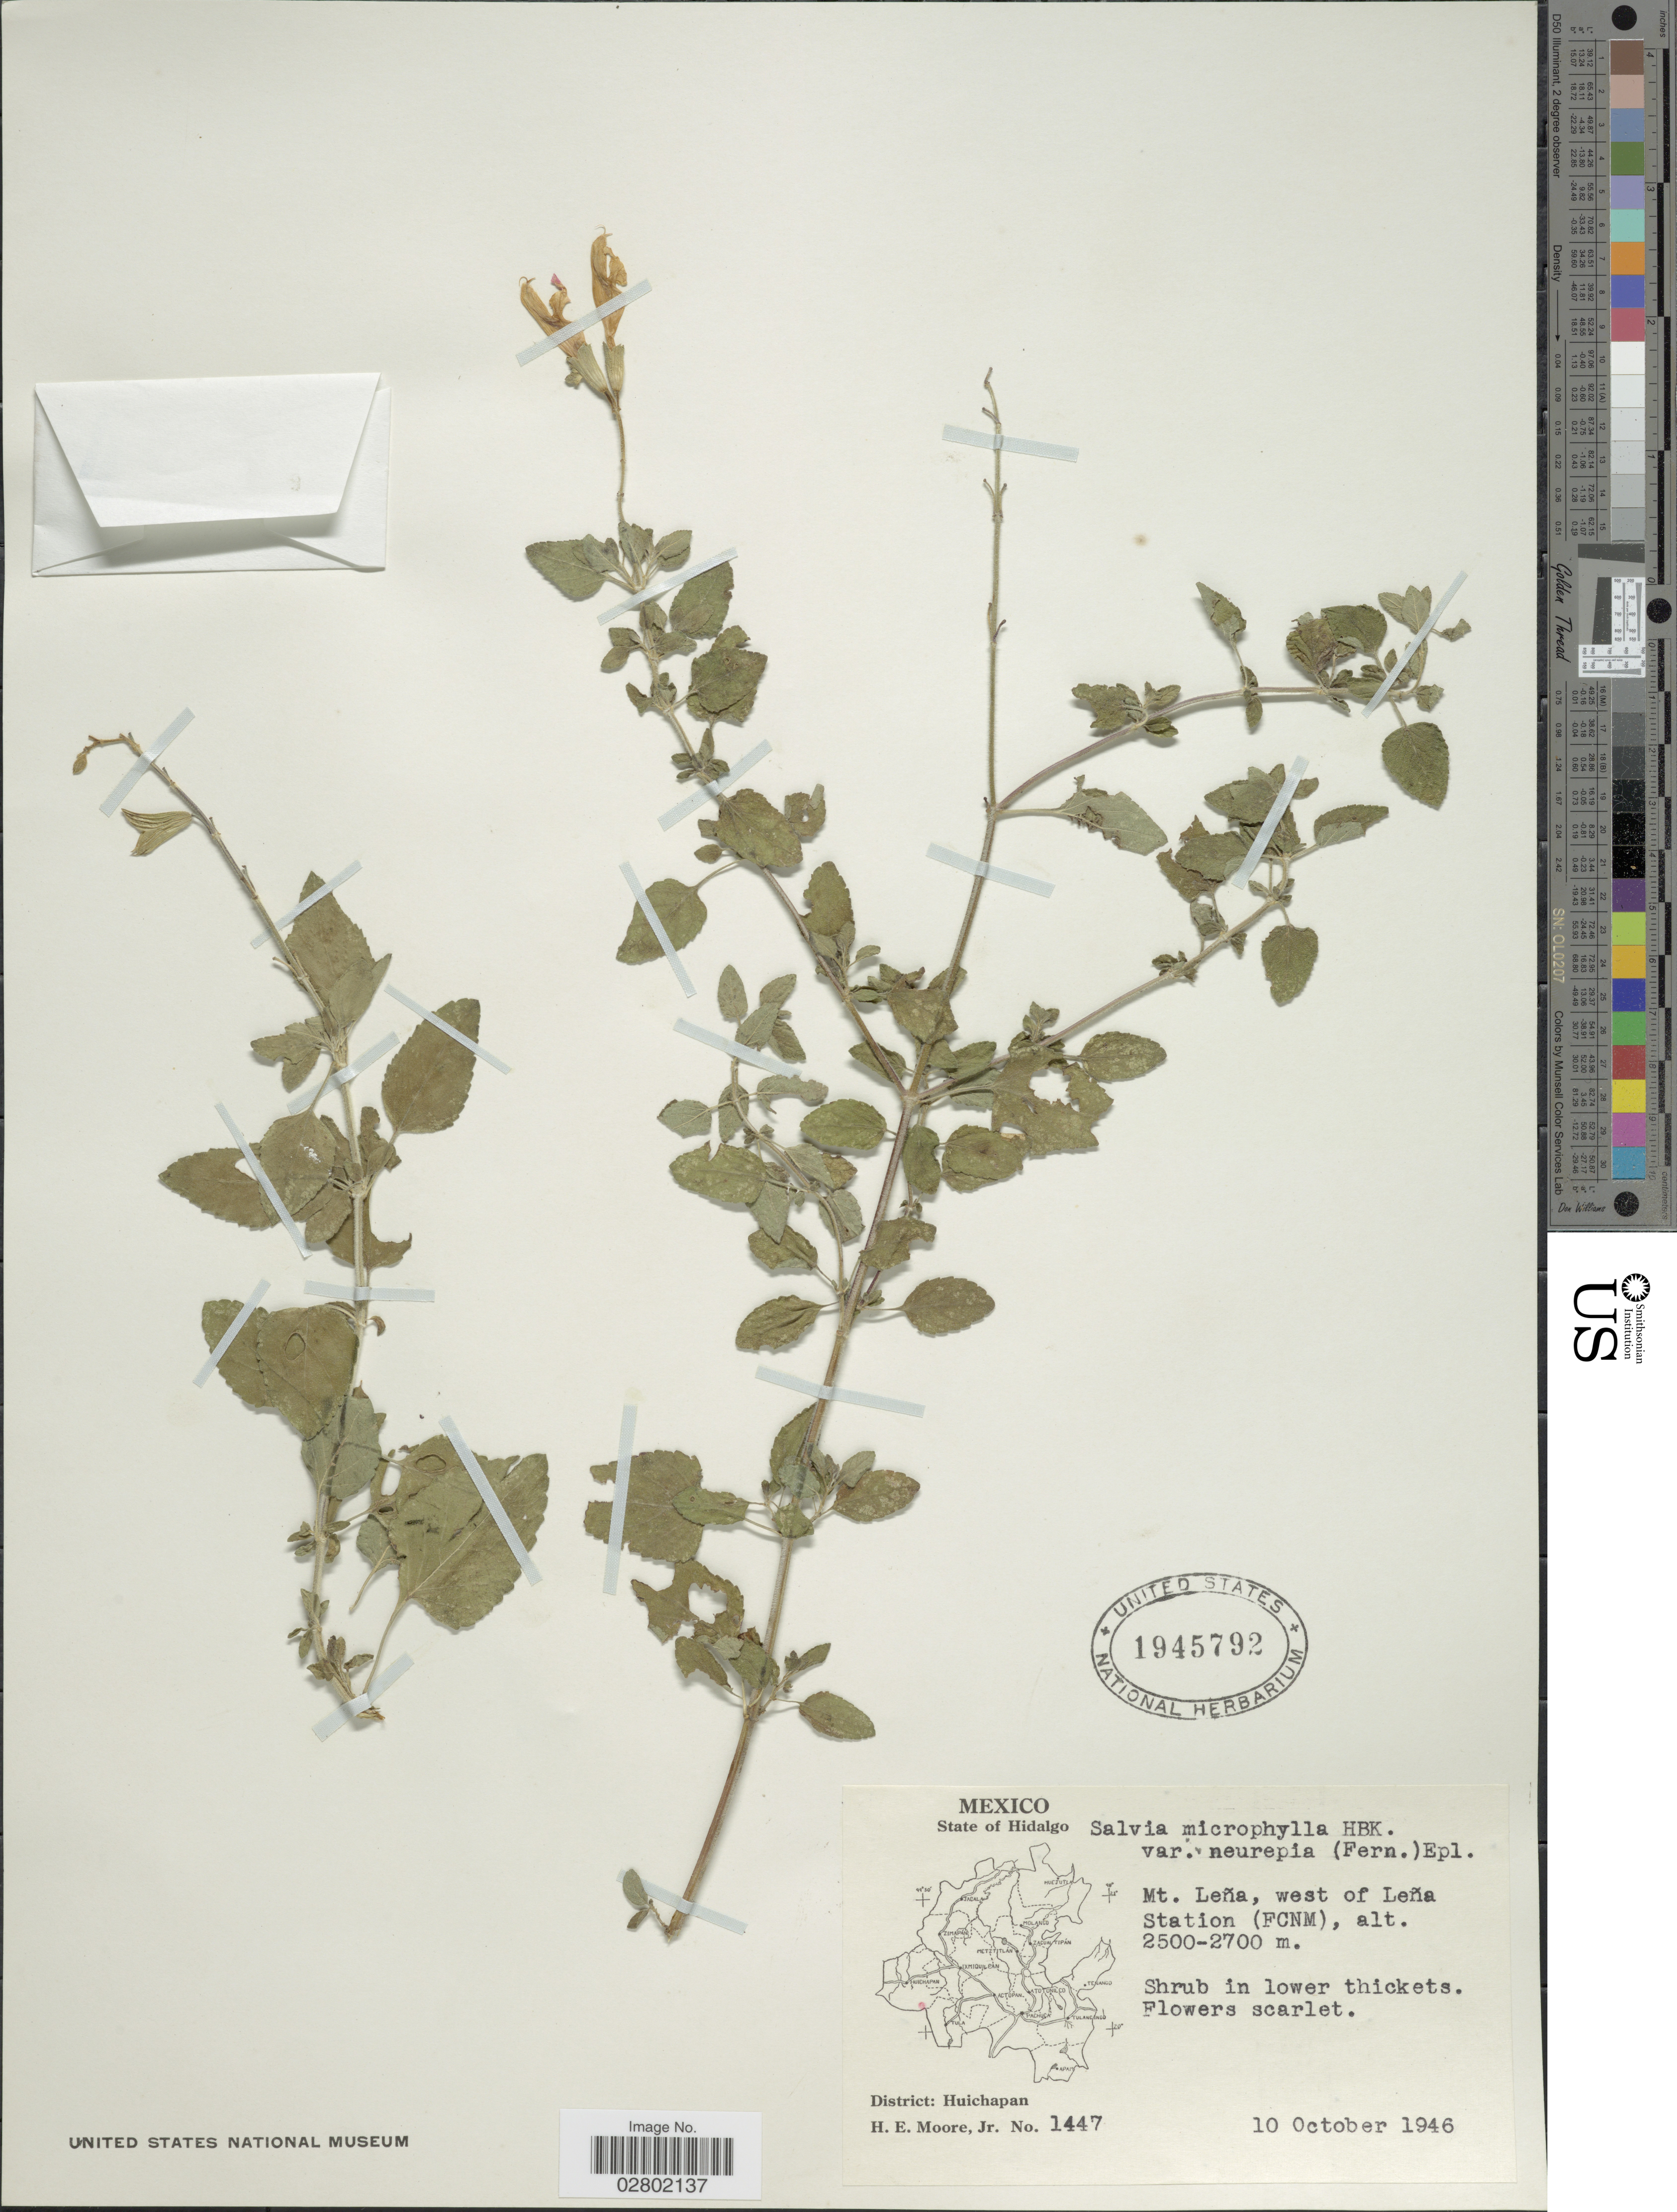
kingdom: Plantae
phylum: Tracheophyta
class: Magnoliopsida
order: Lamiales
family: Lamiaceae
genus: Salvia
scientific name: Salvia microphylla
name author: Kunth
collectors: H. Moore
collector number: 1447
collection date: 1946-10-10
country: Mexico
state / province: Hidalgo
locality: Mt. Leña, west of Leña Station (FCNM). District: Huichapan.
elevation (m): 2500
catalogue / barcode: US 1945792